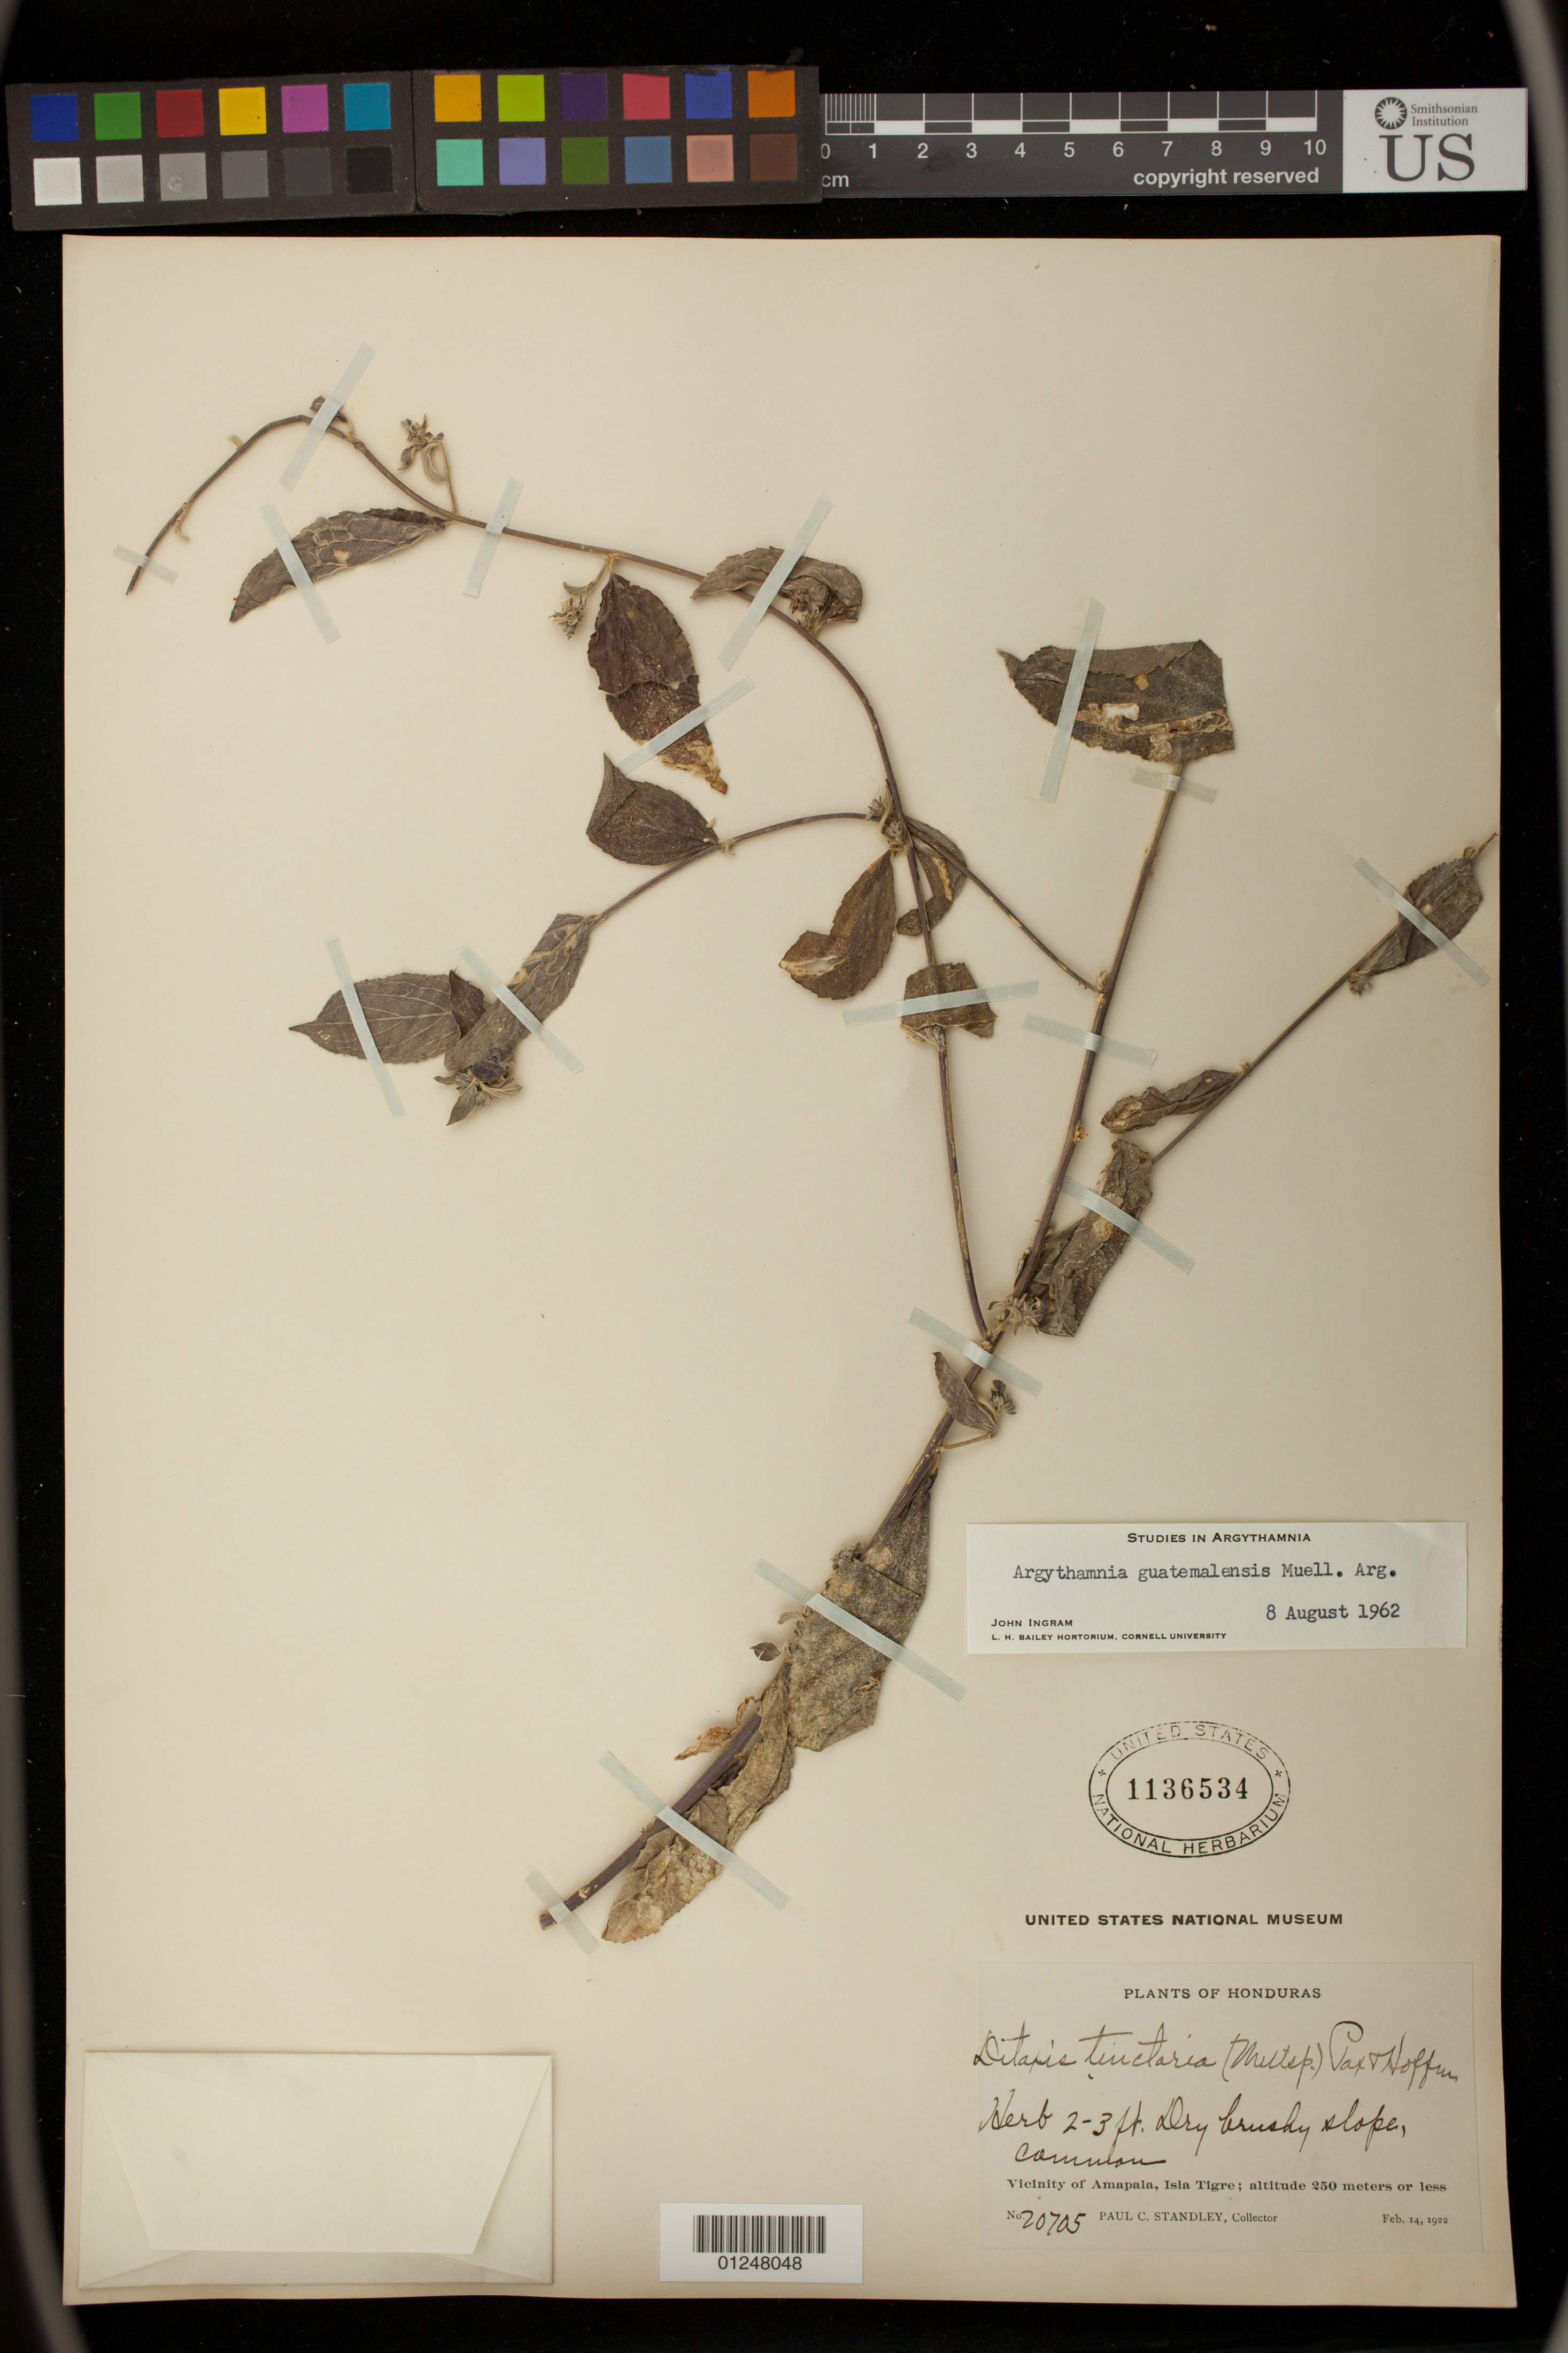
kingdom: Plantae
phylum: Tracheophyta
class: Magnoliopsida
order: Malpighiales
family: Euphorbiaceae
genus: Ditaxis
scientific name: Ditaxis guatemalensis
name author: (Müll. Arg.) Pax & K. Hoffm.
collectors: P. C. Standley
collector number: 20705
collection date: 1922-02-14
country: Honduras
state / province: Valle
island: Tigre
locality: Vicinity of Amapala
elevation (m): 0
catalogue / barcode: US 1136534